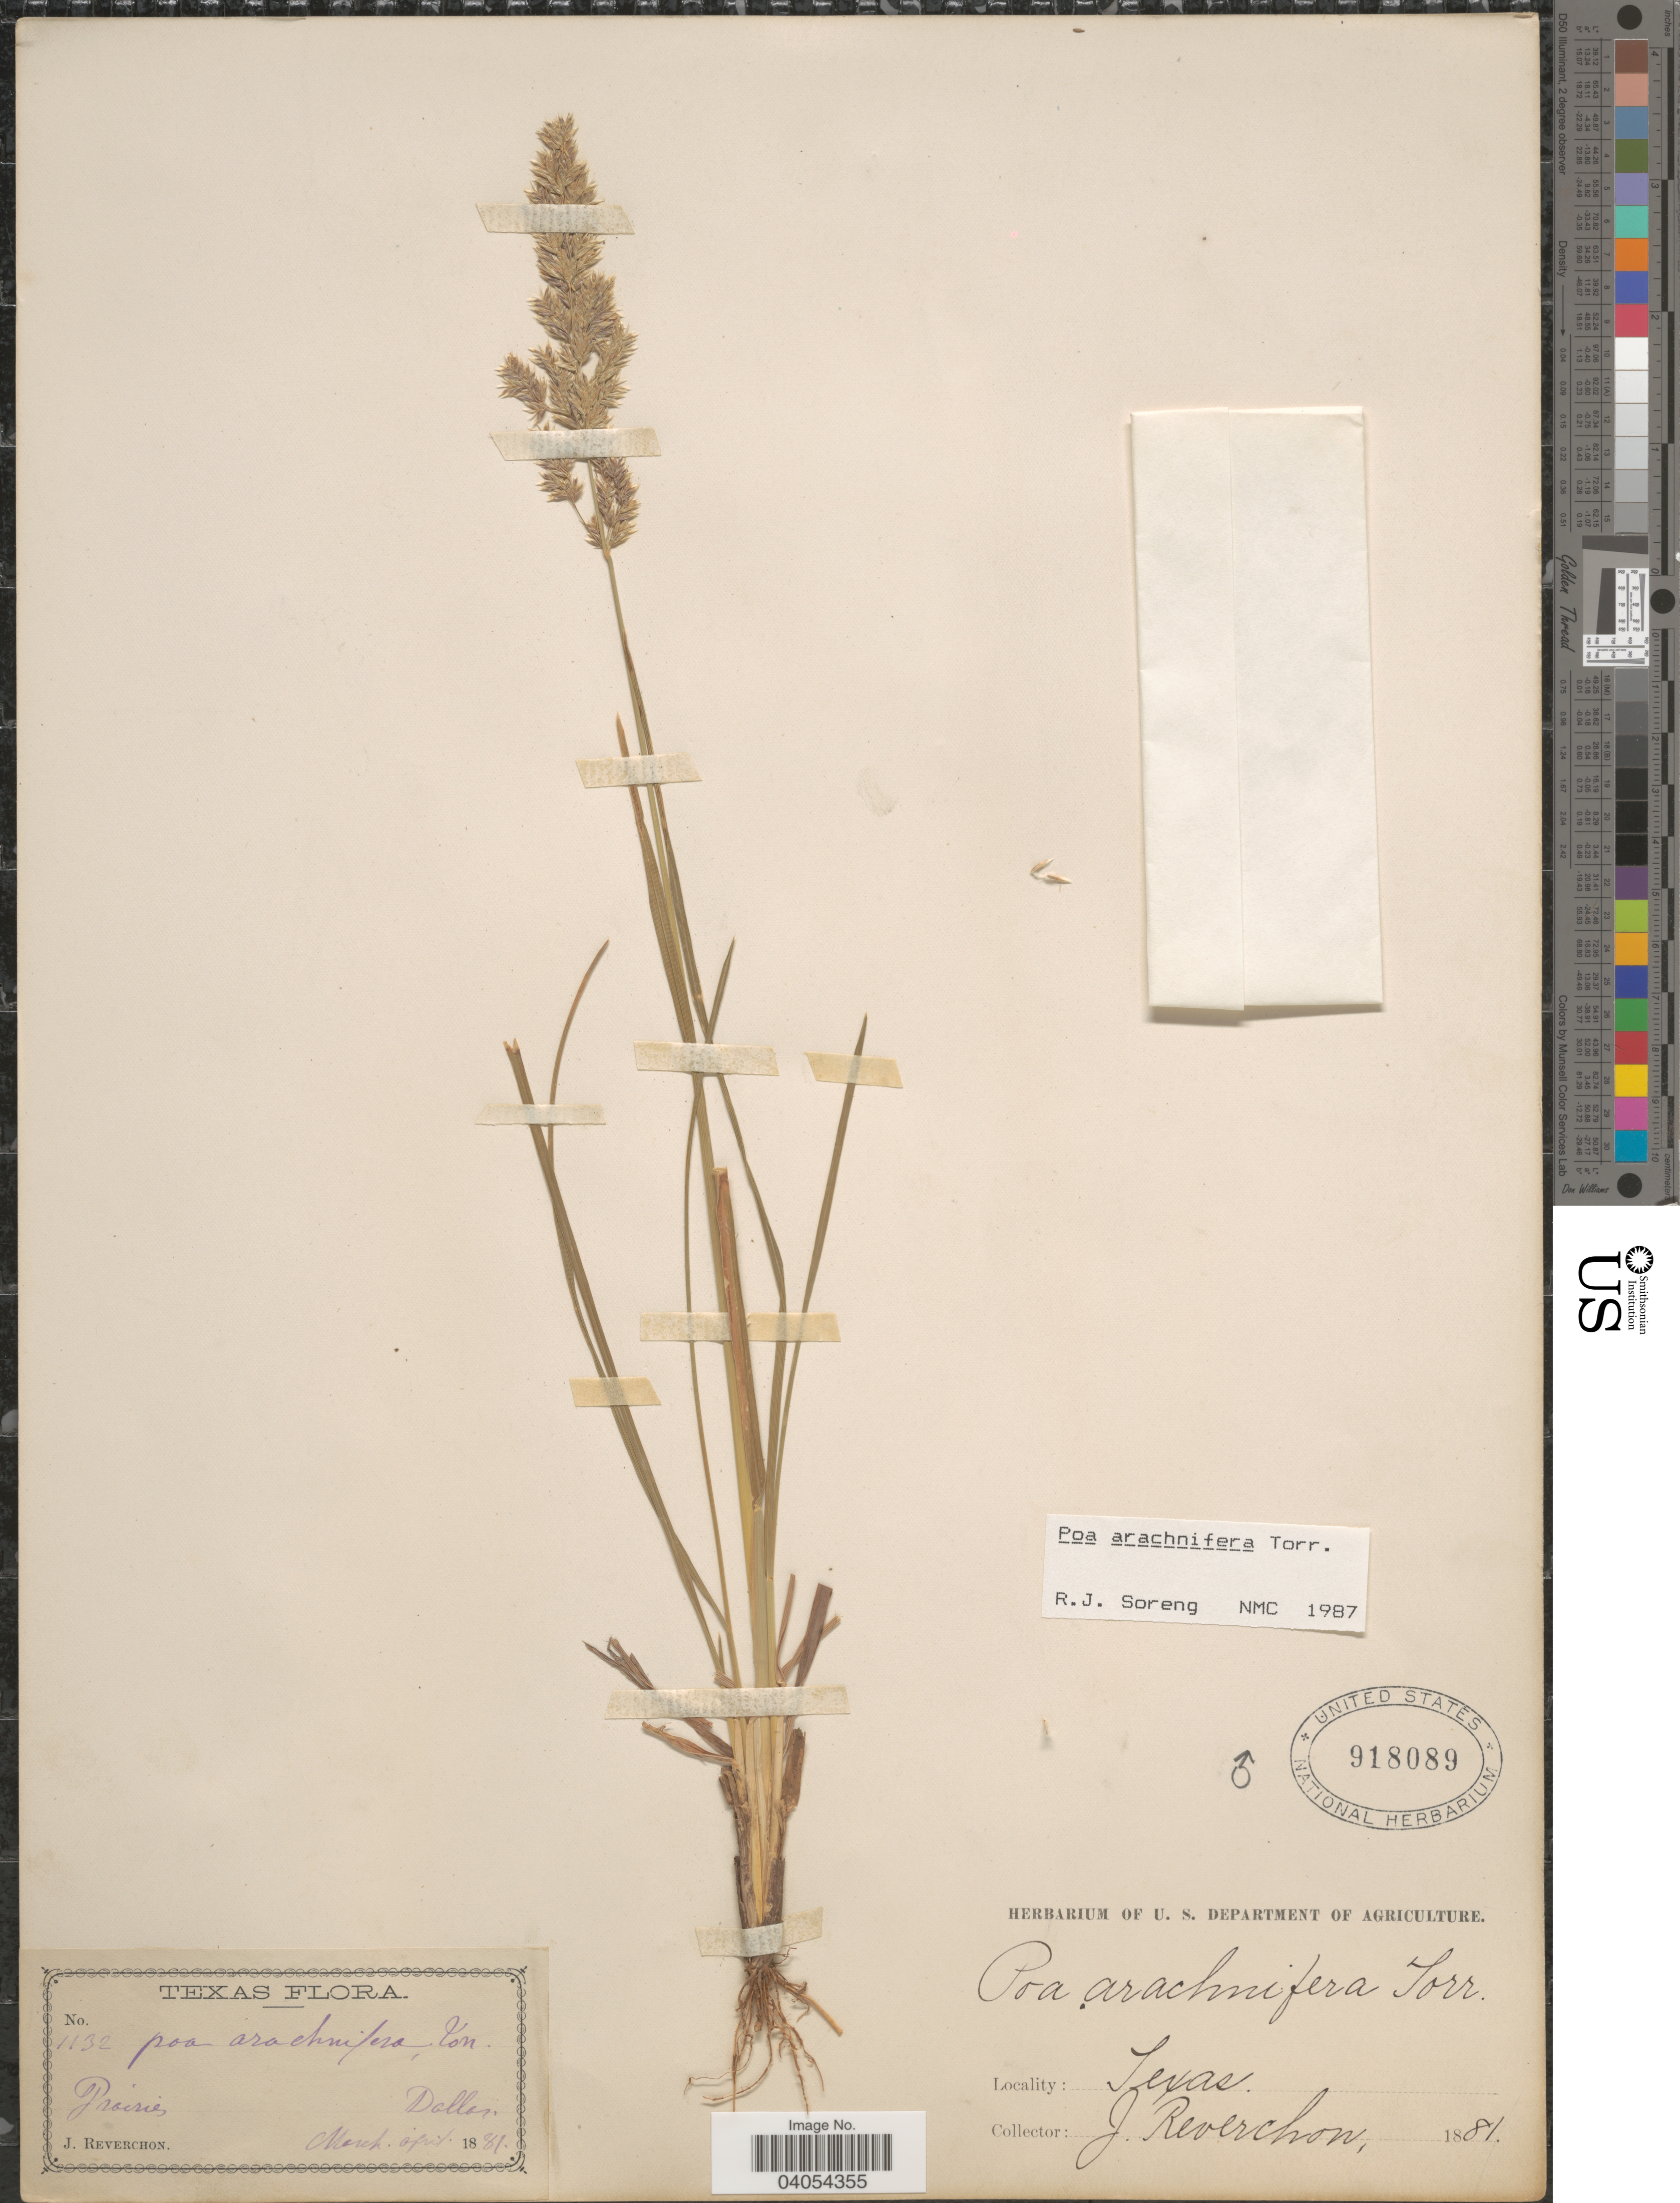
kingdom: Plantae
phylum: Tracheophyta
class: Liliopsida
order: Poales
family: Poaceae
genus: Poa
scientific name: Poa arachnifera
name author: Torr.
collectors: J. Reverchon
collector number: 1132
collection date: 1881-03/1881-04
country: United States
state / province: Texas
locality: Dallas.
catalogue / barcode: US 918089